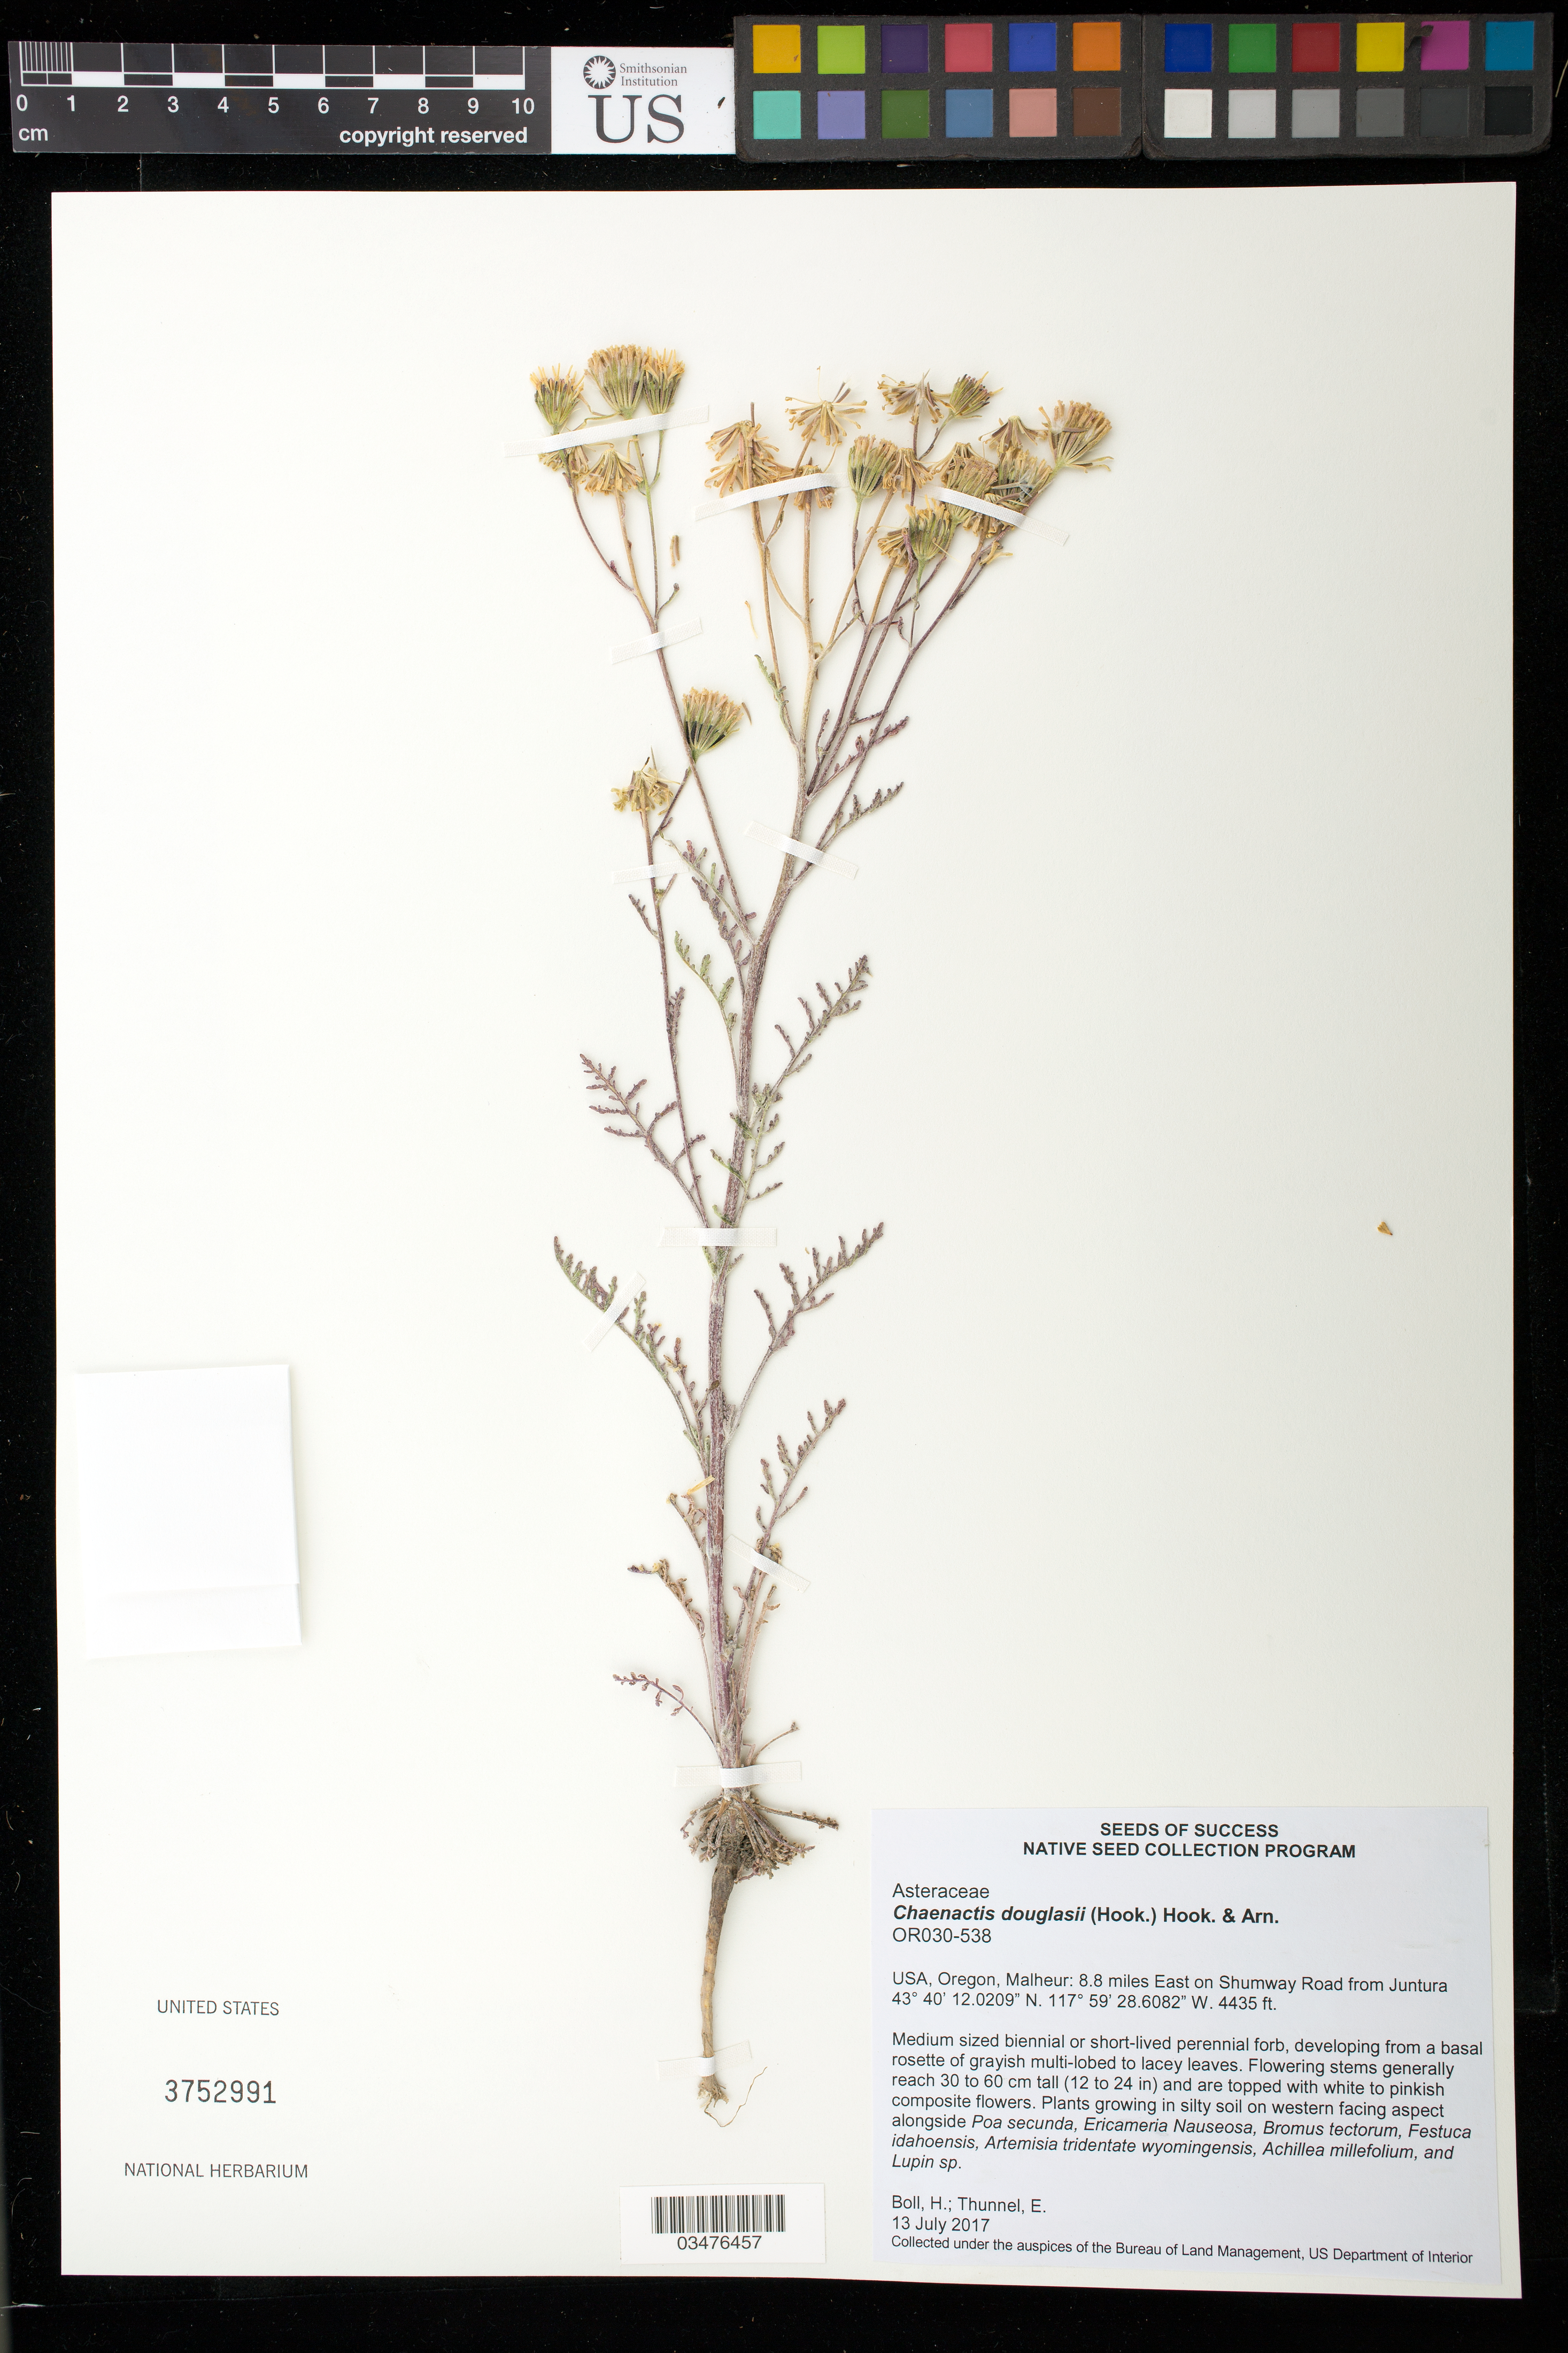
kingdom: Plantae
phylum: Tracheophyta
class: Magnoliopsida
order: Asterales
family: Asteraceae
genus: Chaenactis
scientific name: Chaenactis douglasii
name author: Hook. & Arn.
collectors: H. Boll & E. Thunnel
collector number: OR030-538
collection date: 2017-07-13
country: United States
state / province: Oregon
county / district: Malheur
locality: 8.8 mi. E on Shumway Road from Juntra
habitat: Semi disturbed soils within a fairly in tact native habitat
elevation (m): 1352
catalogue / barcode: US 3752991